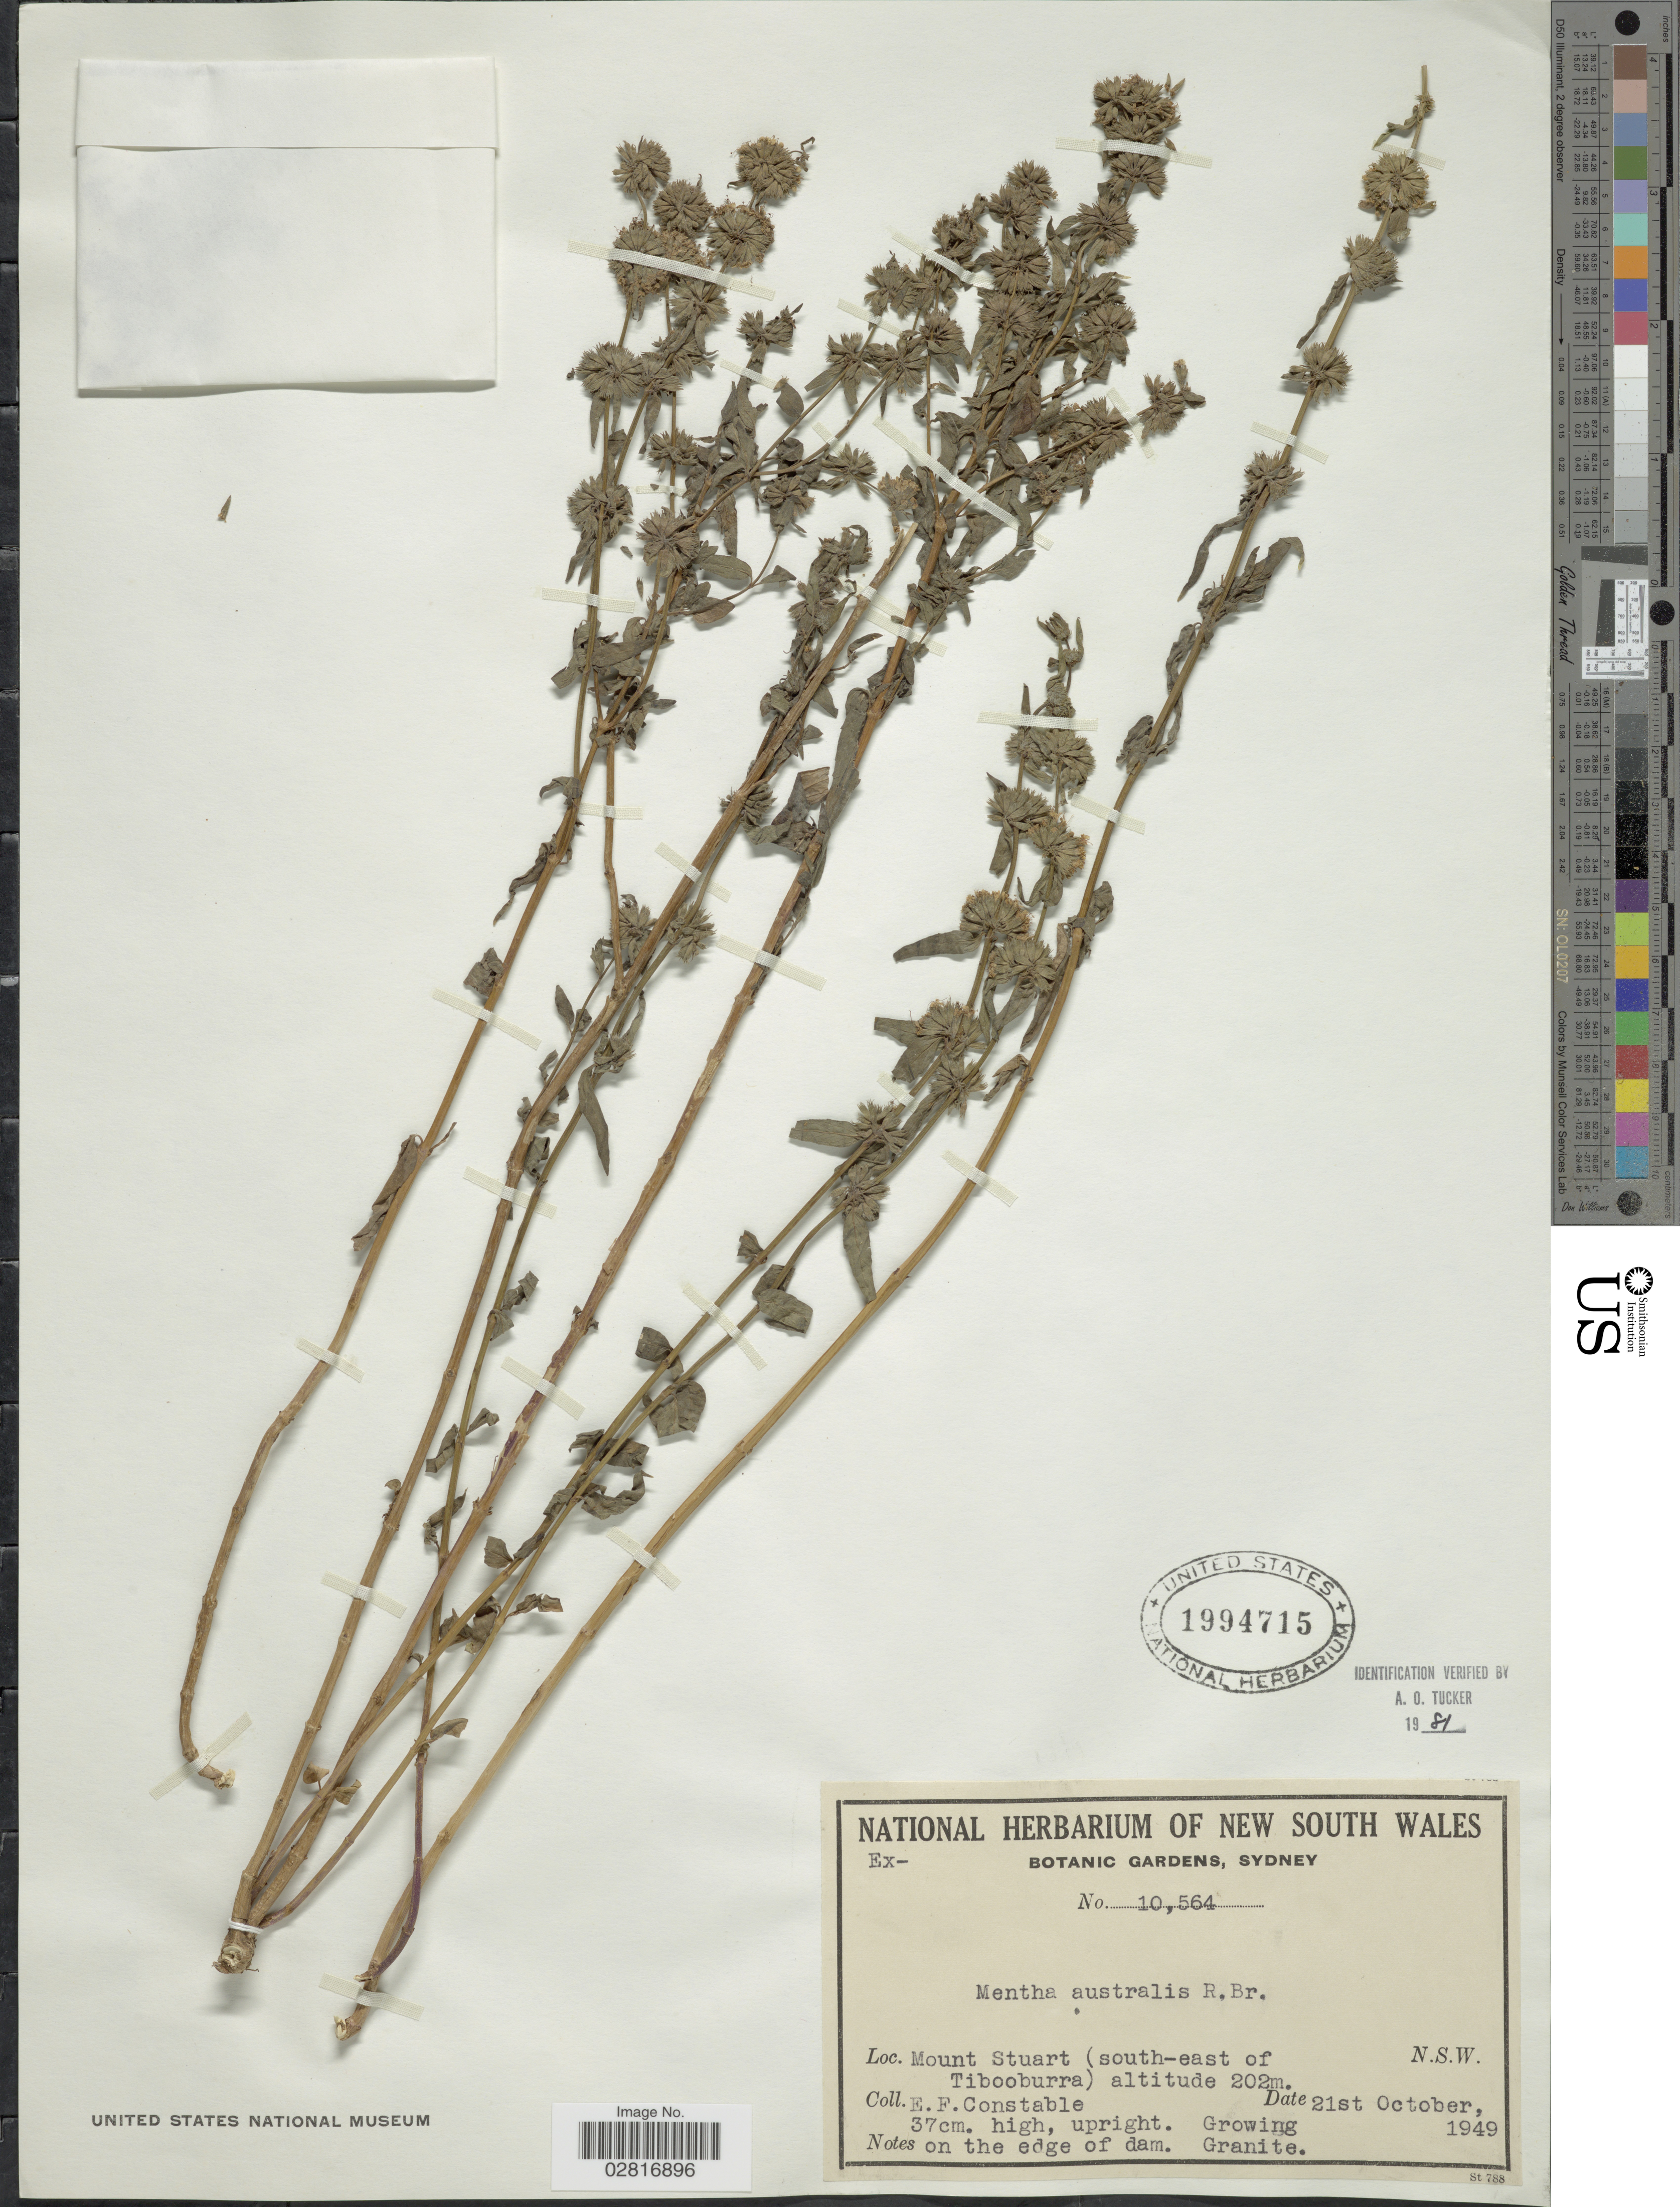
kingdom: Plantae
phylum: Tracheophyta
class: Magnoliopsida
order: Lamiales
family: Lamiaceae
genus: Mentha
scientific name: Mentha australis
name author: R. Br.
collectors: E. F. Constable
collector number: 10564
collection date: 1949-10-21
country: Australia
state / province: New South Wales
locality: Mount Stuart (south-east of Tibooburra) N.S.W.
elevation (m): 202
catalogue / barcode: US 1994715